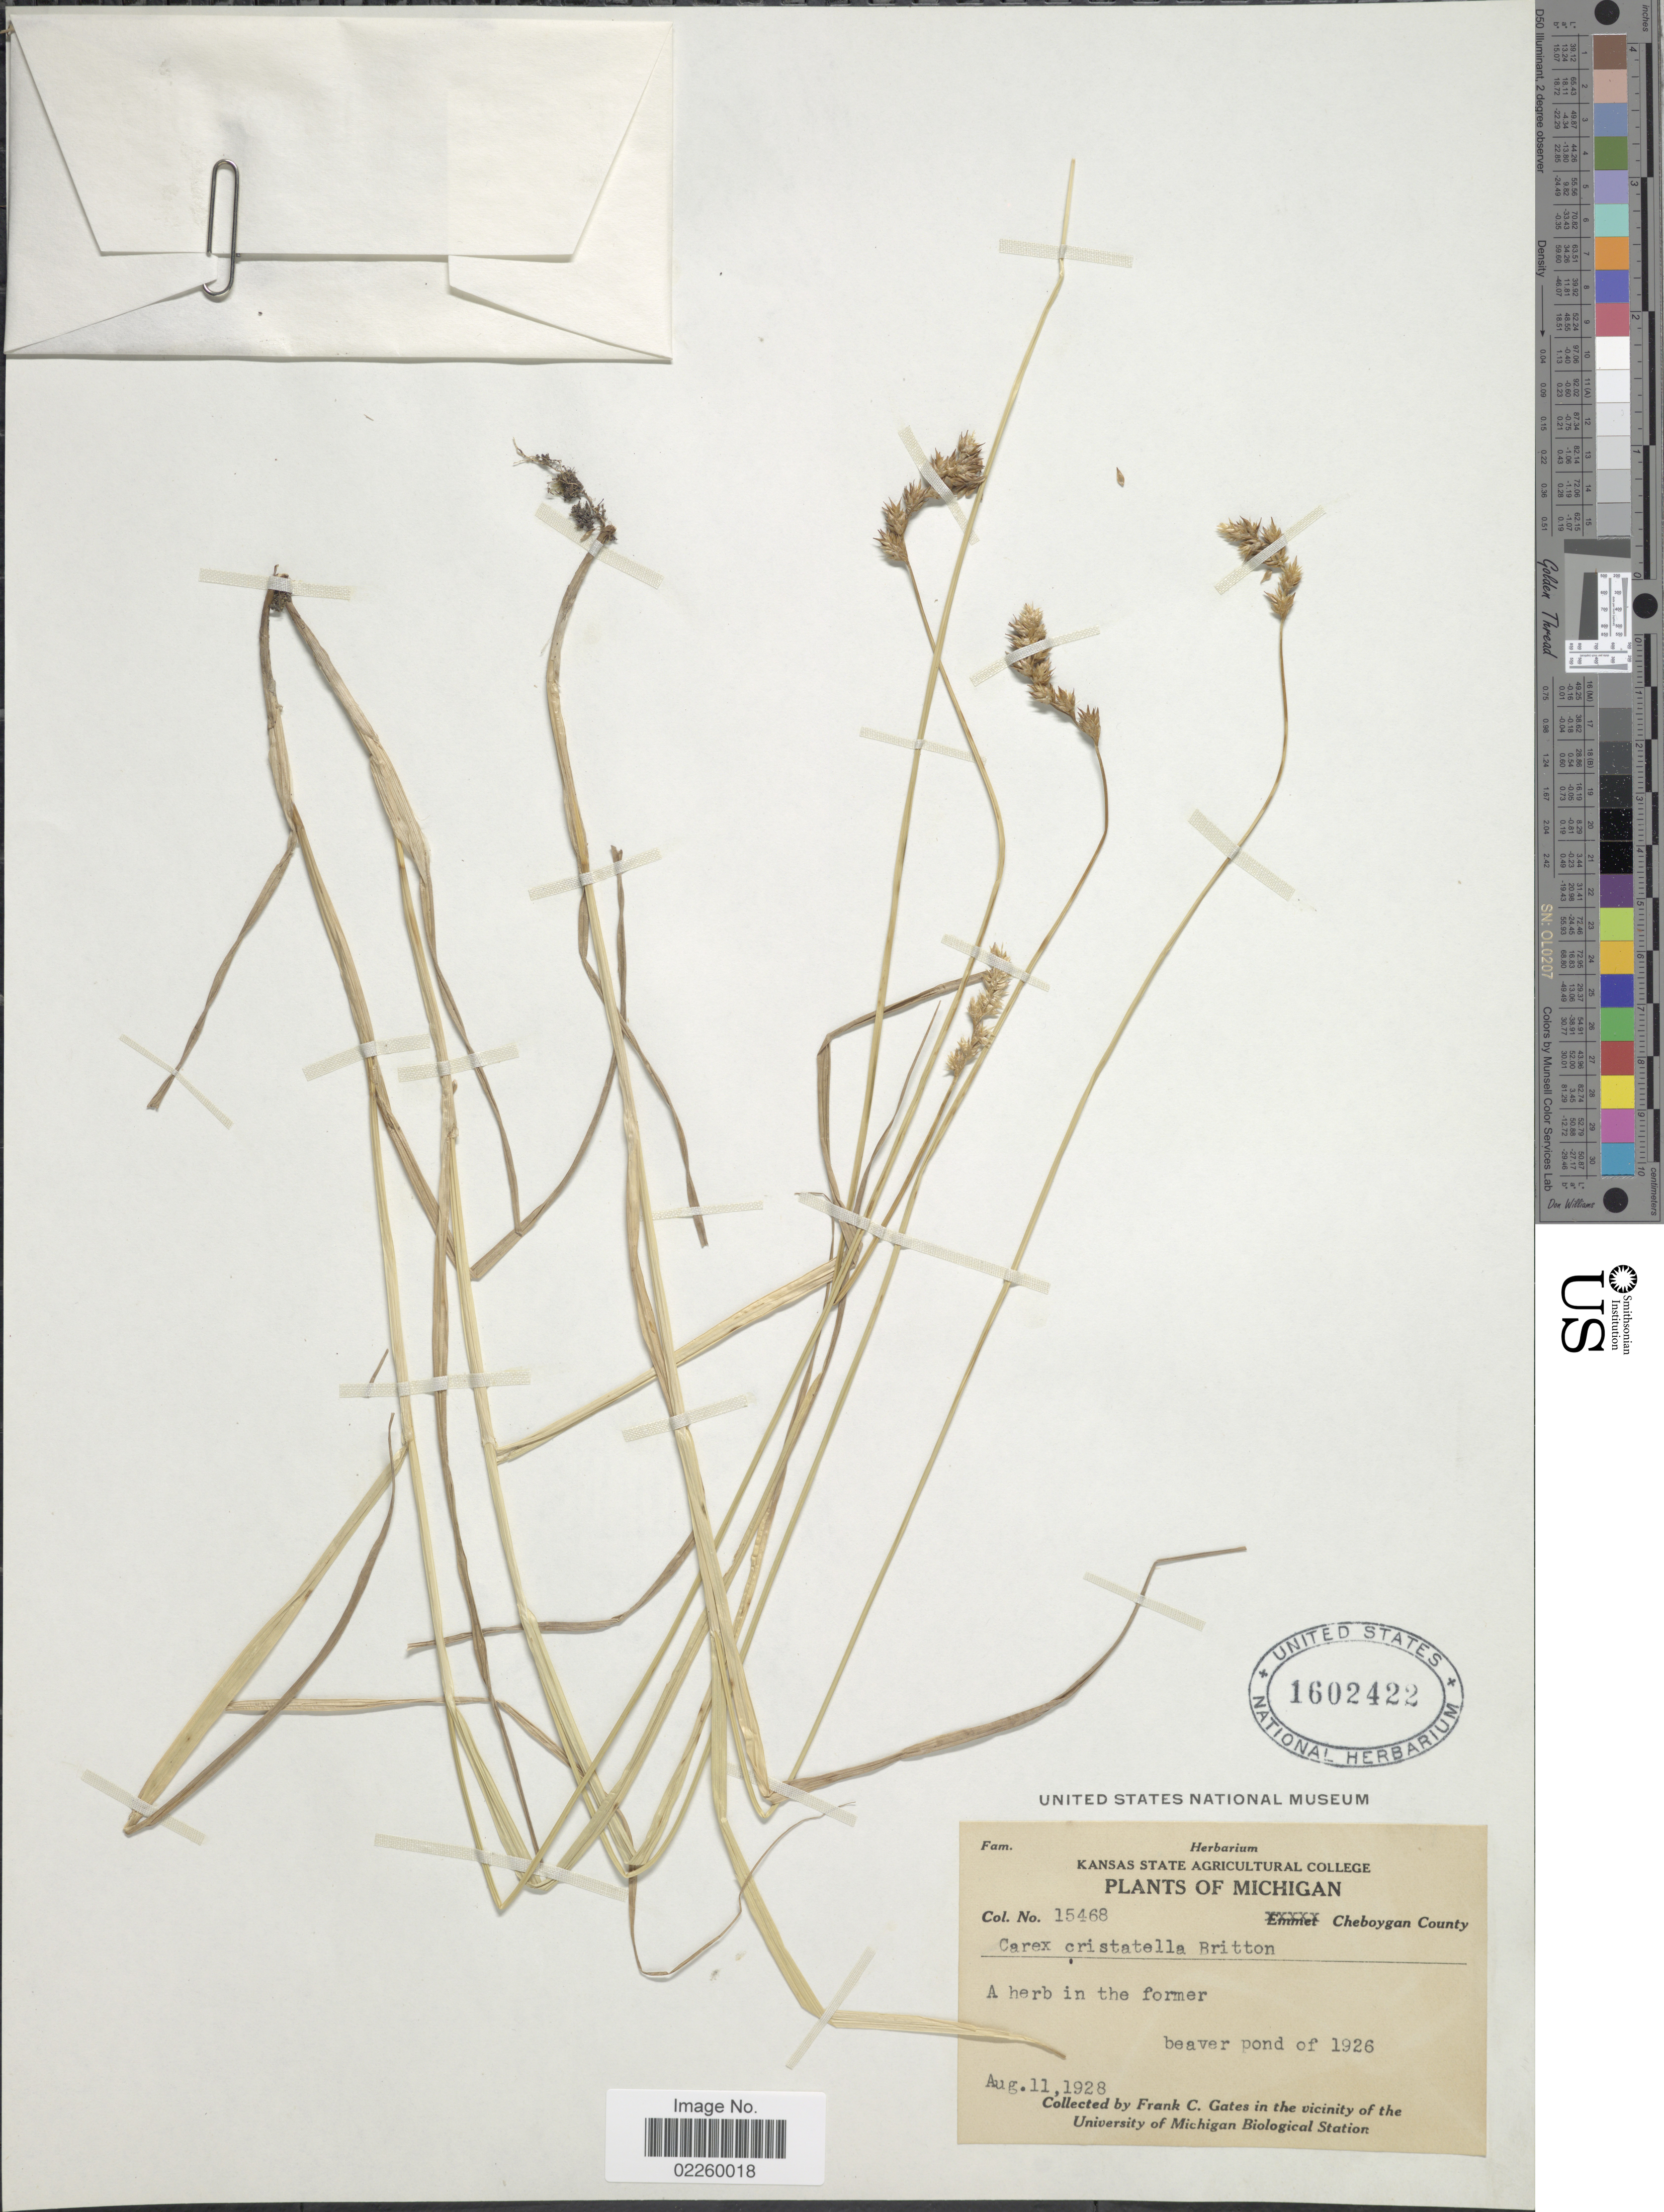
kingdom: Plantae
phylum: Tracheophyta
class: Liliopsida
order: Poales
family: Cyperaceae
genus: Carex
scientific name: Carex cristatella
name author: Britton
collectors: F. C. Gates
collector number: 15468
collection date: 1928-08-11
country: United States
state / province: Michigan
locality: Cheboygan County, beaver pond of 1926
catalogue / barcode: US 1602422